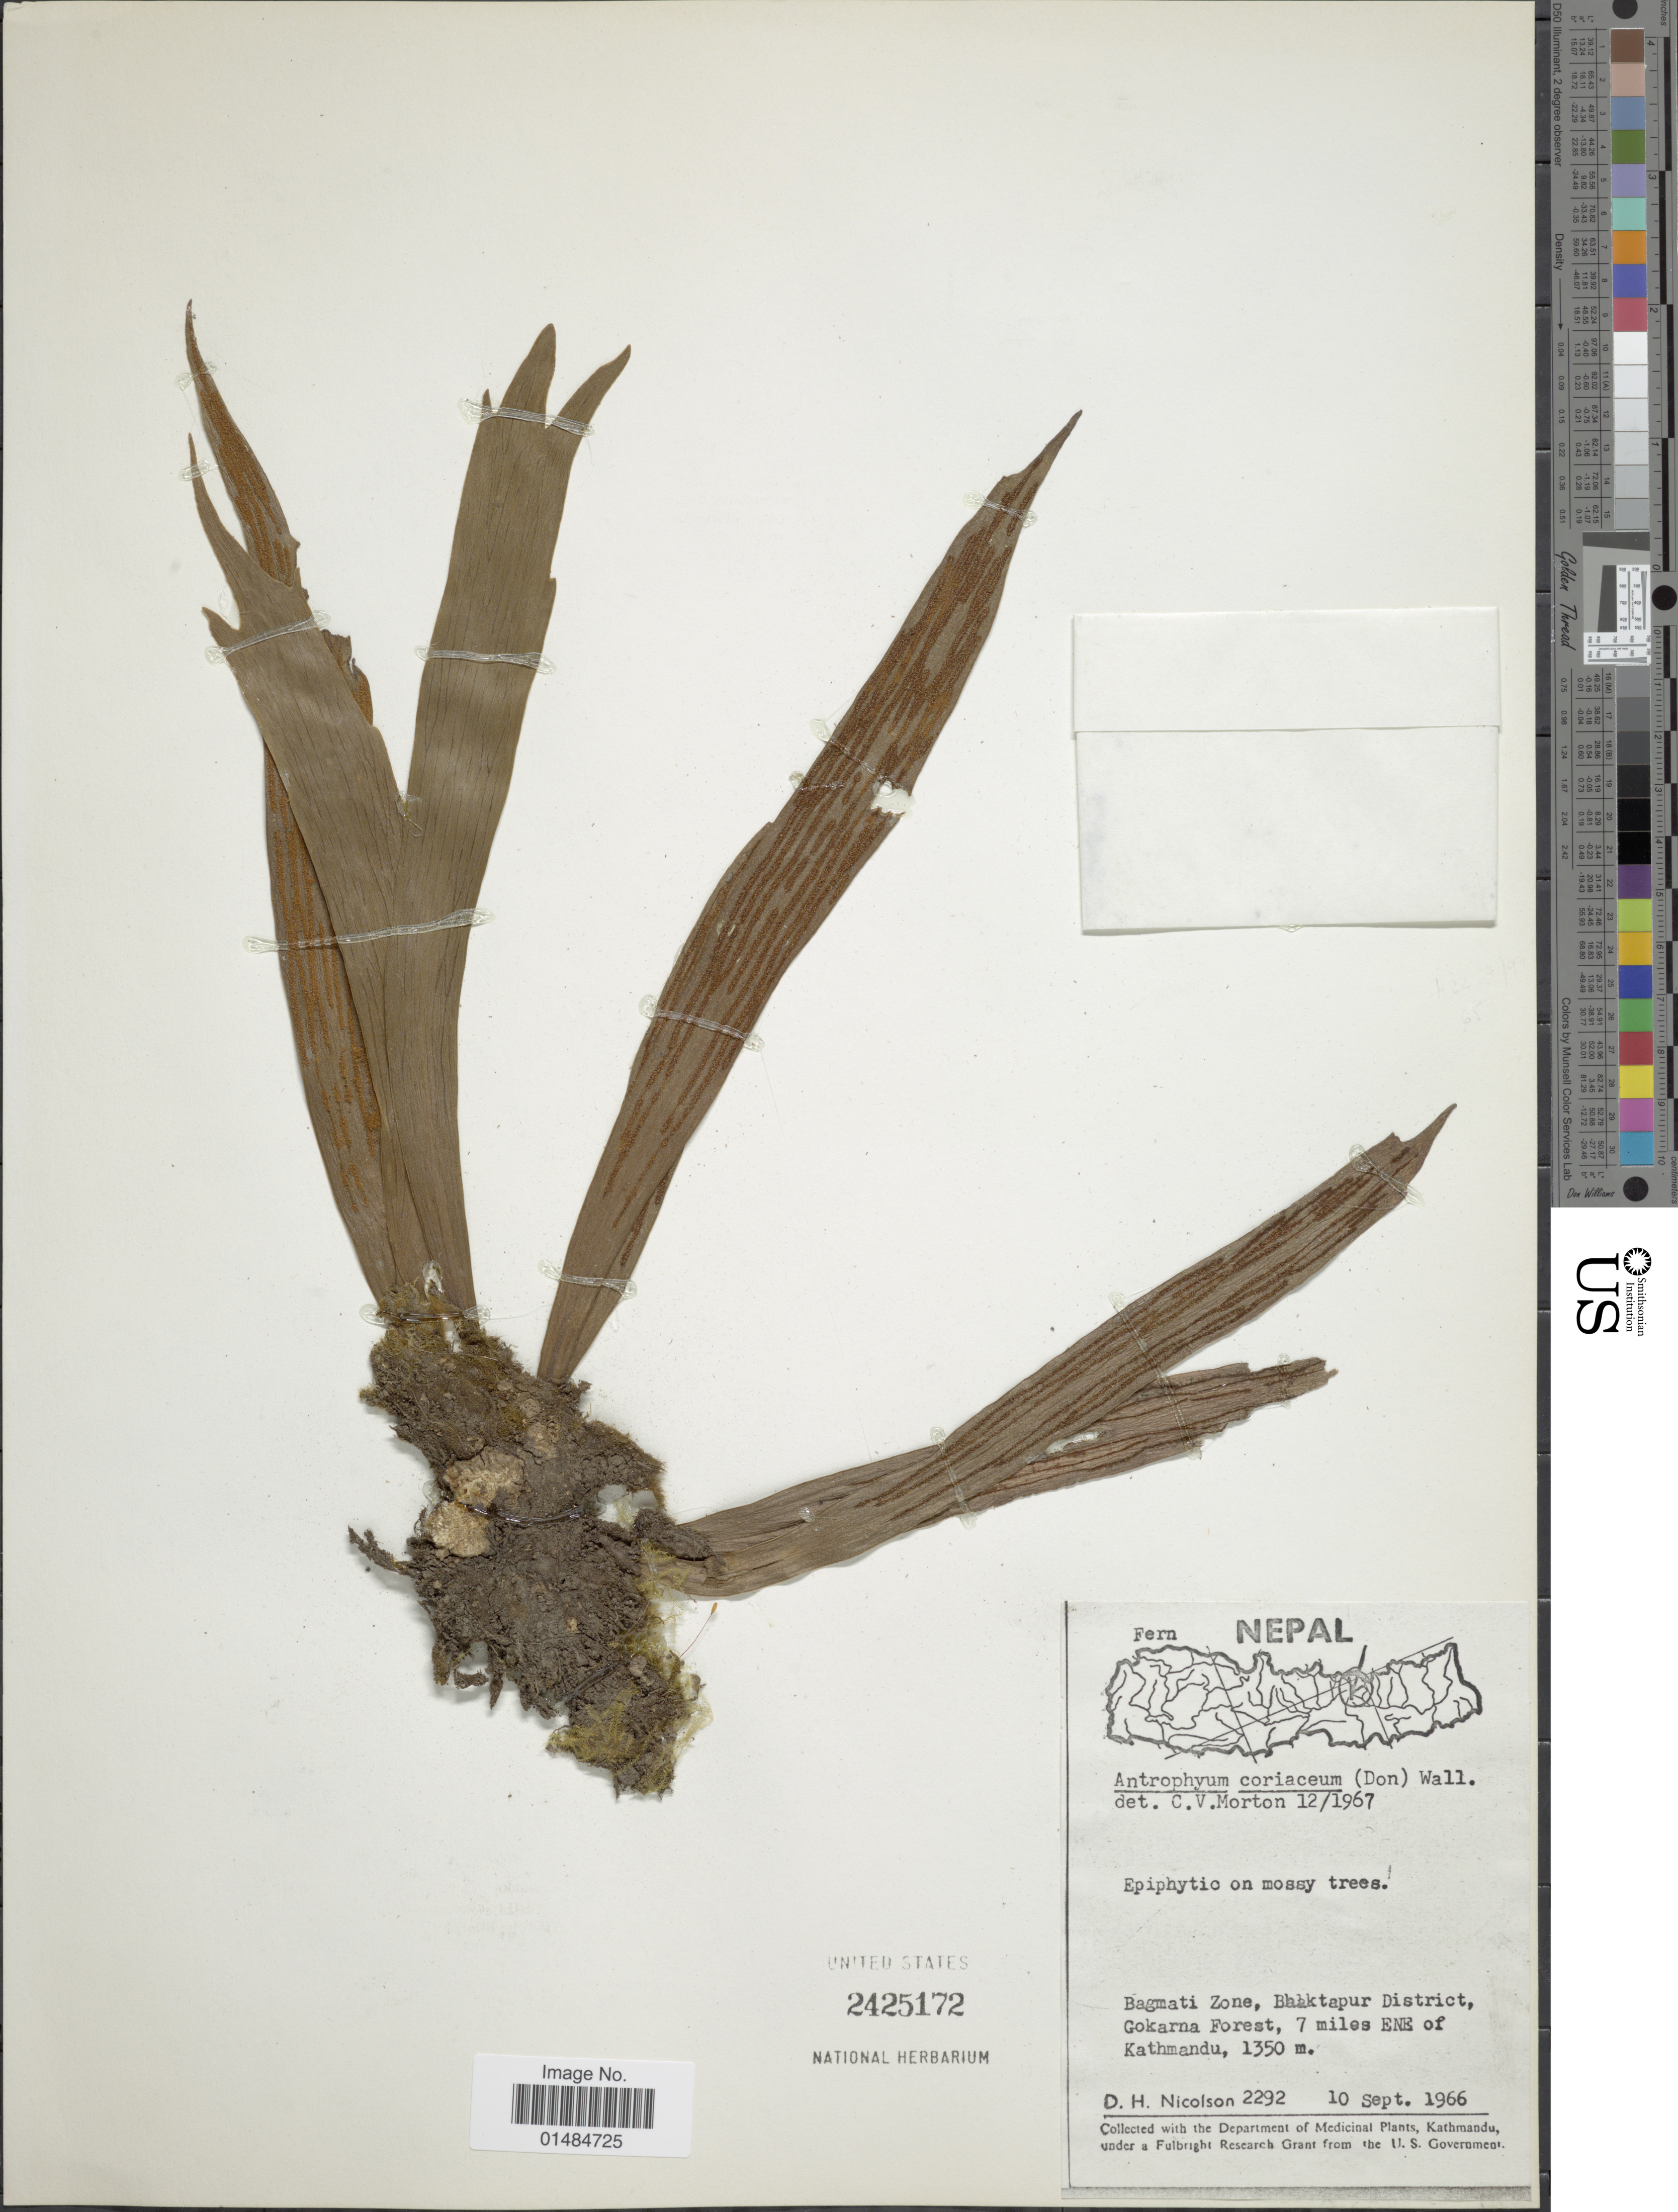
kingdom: Plantae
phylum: Tracheophyta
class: Polypodiopsida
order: Polypodiales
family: Pteridaceae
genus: Antrophyum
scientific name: Antrophyum coriaceum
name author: (D. Don) Wall. ex T. Moore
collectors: D. H. Nicolson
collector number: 2292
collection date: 1966-09-10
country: Nepal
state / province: Bagmati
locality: Bagmati Zone, Bhaktapur District, Gokarna Forest, 7 miles ENE of Kathmandu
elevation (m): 1350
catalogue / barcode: US 2425172